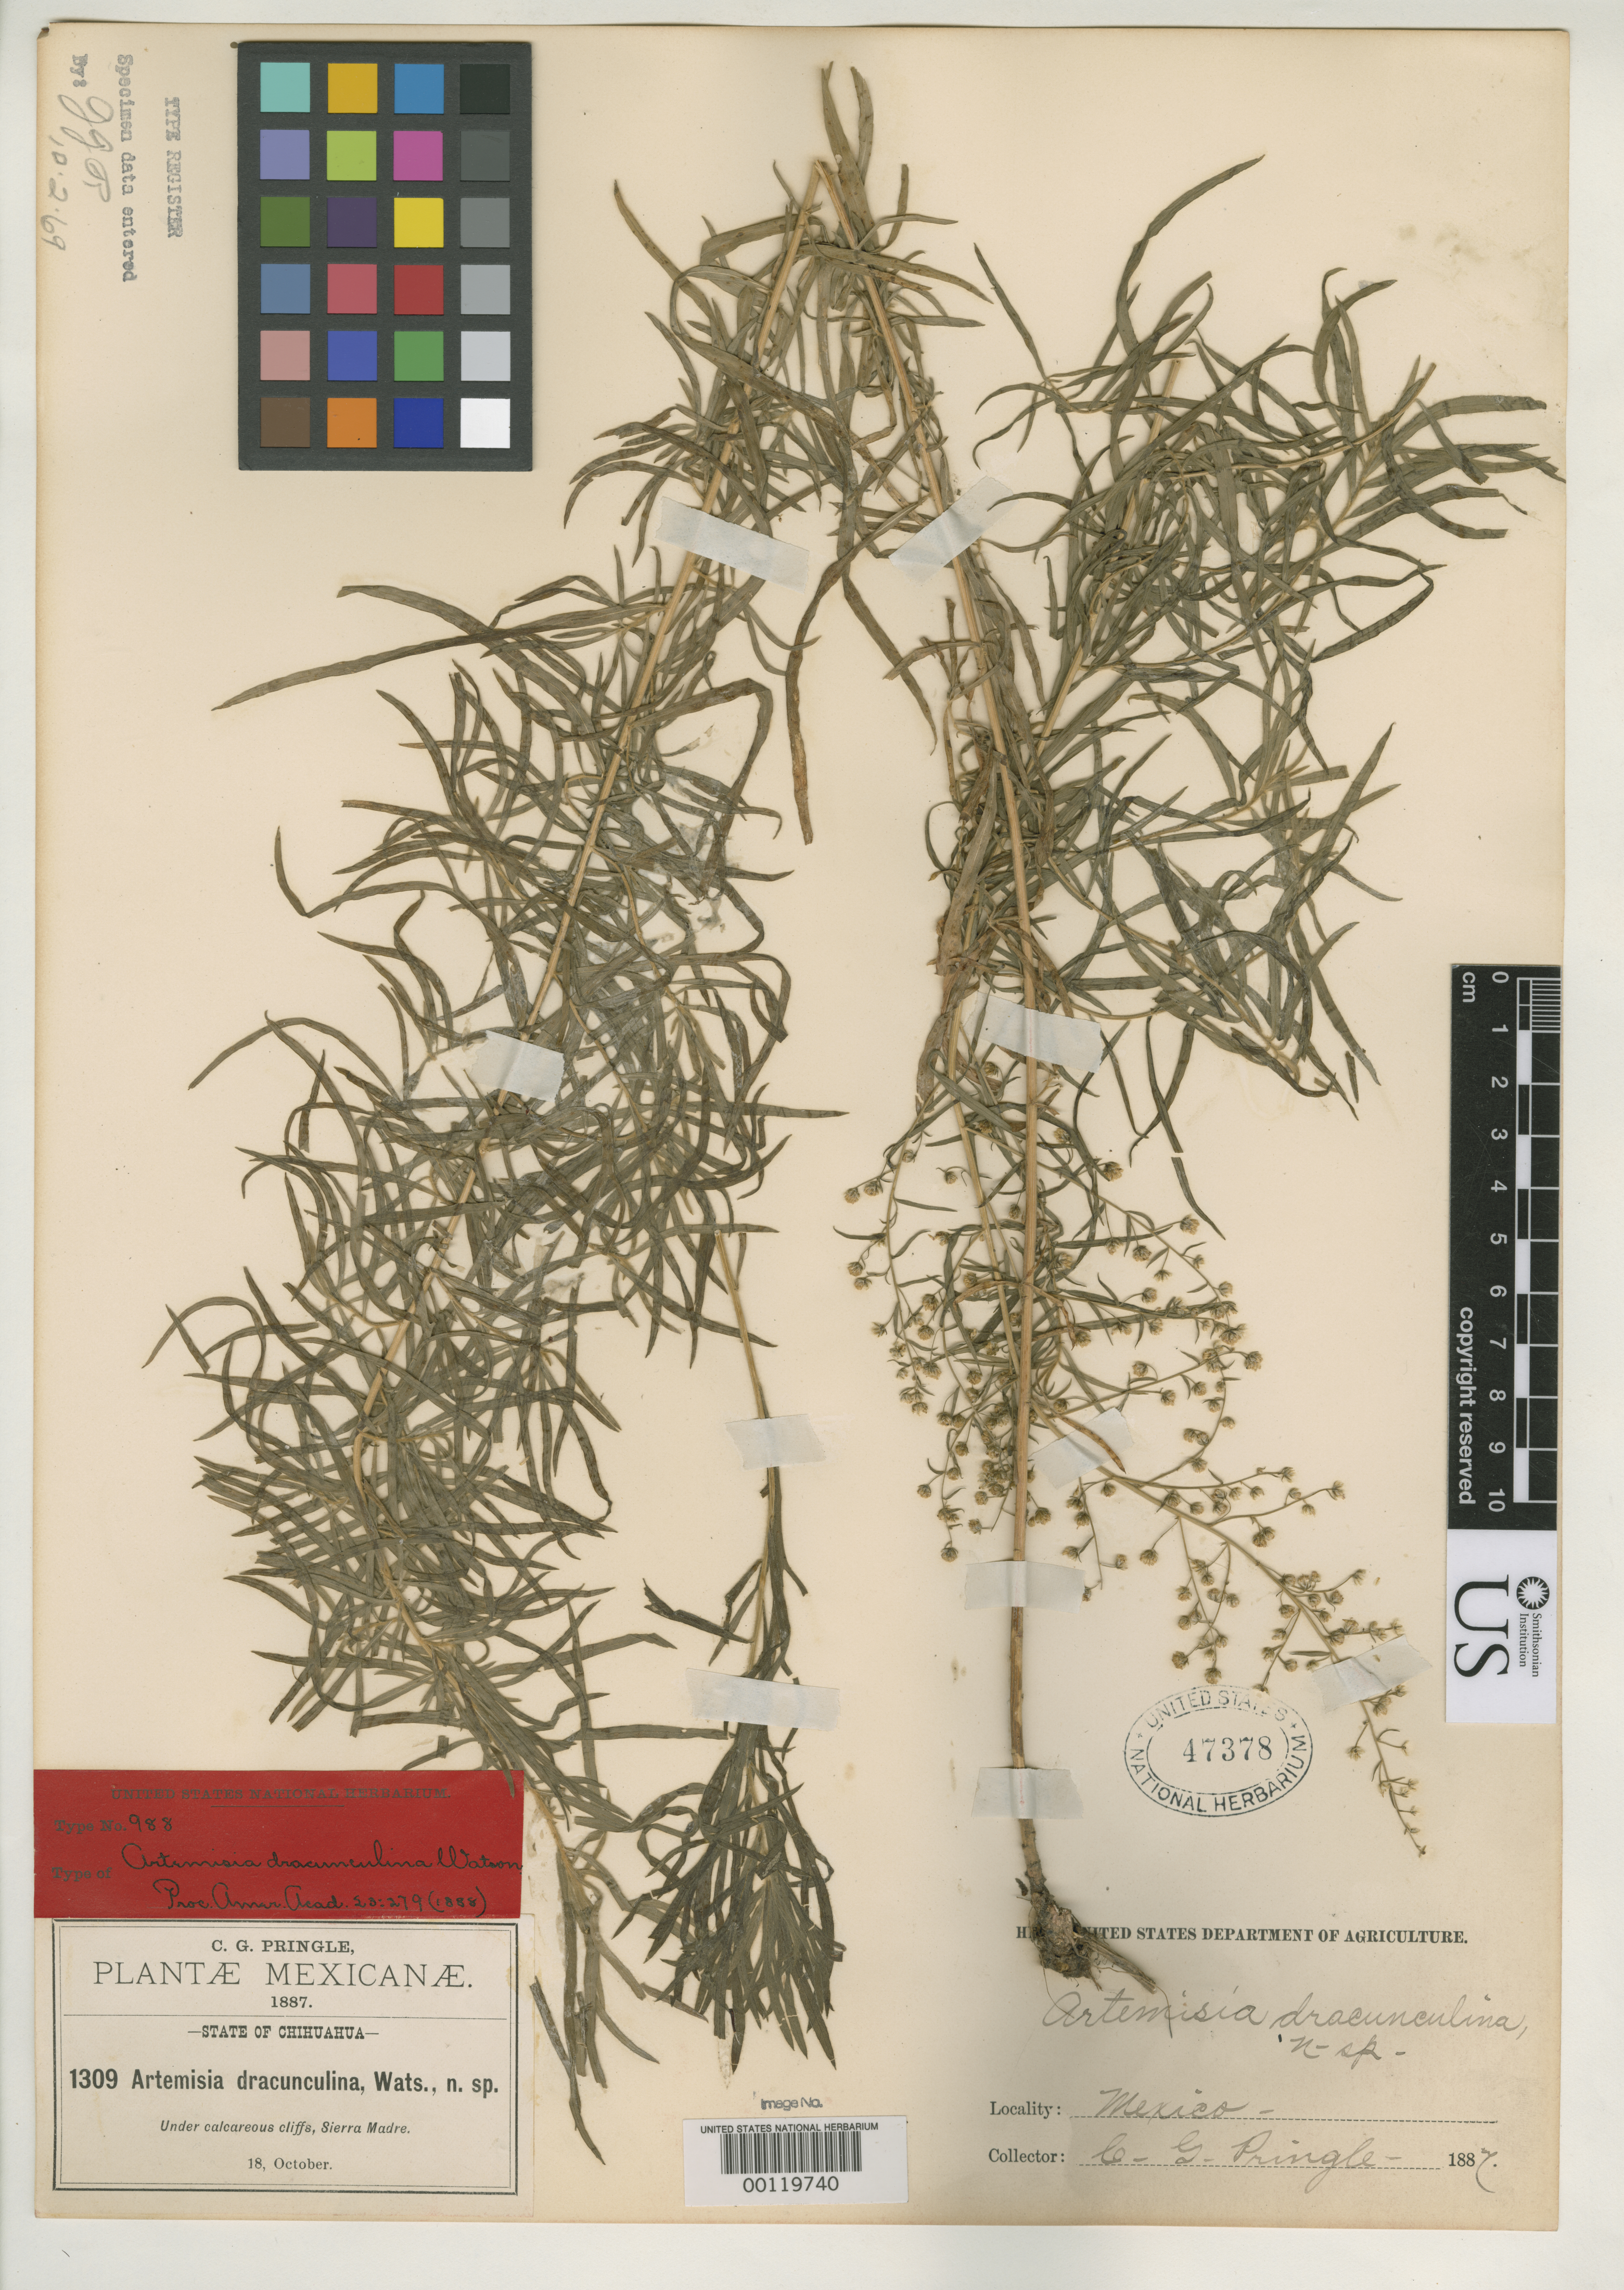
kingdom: Plantae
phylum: Tracheophyta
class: Magnoliopsida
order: Asterales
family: Asteraceae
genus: Artemisia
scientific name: Artemisia dracunculina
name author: S. Watson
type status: Type Collection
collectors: C. G. Pringle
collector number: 1309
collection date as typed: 18 Oct 1887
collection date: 1887-10-18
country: Mexico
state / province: Chihuahua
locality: Sierra Madre.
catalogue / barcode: US 47378